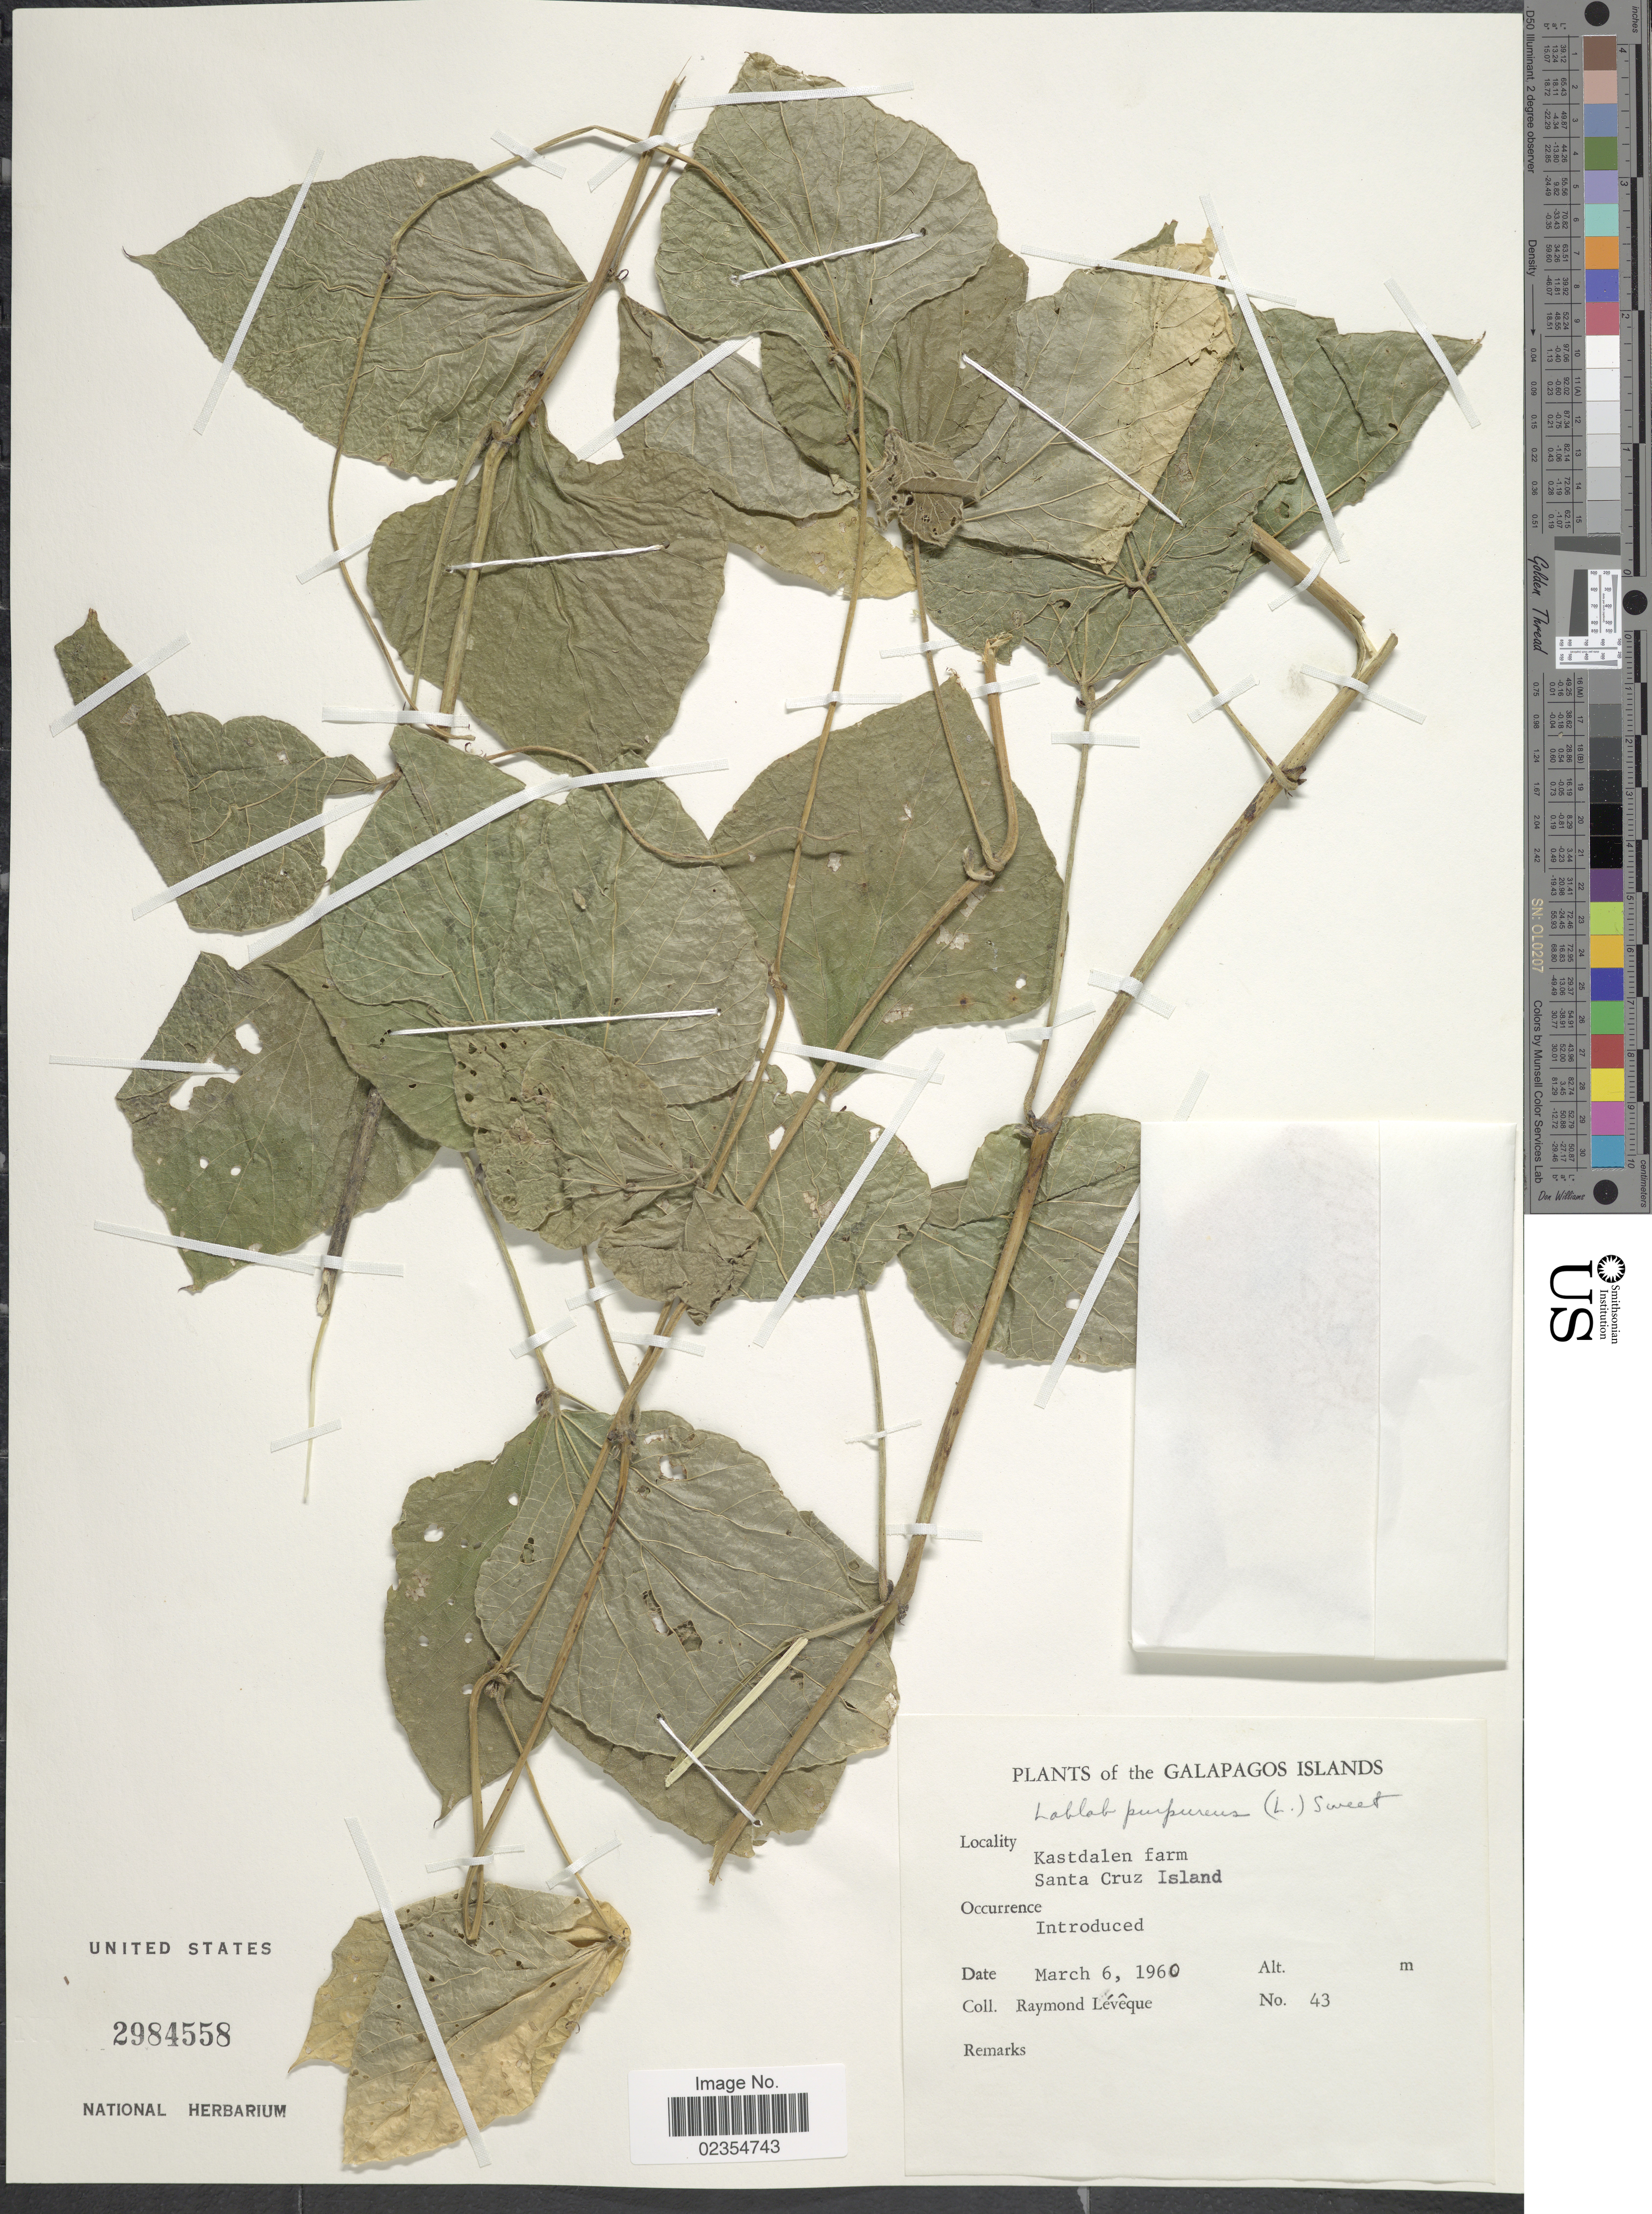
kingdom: Plantae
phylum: Tracheophyta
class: Magnoliopsida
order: Fabales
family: Fabaceae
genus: Lablab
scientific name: Lablab purpureus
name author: (L.) Sweet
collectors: R. Lévêque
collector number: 43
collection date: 1960-03-06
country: Ecuador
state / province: Colón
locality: The Galapagos Islands, Kastdalen farm, Santa Cruz Island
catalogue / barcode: US 2984558